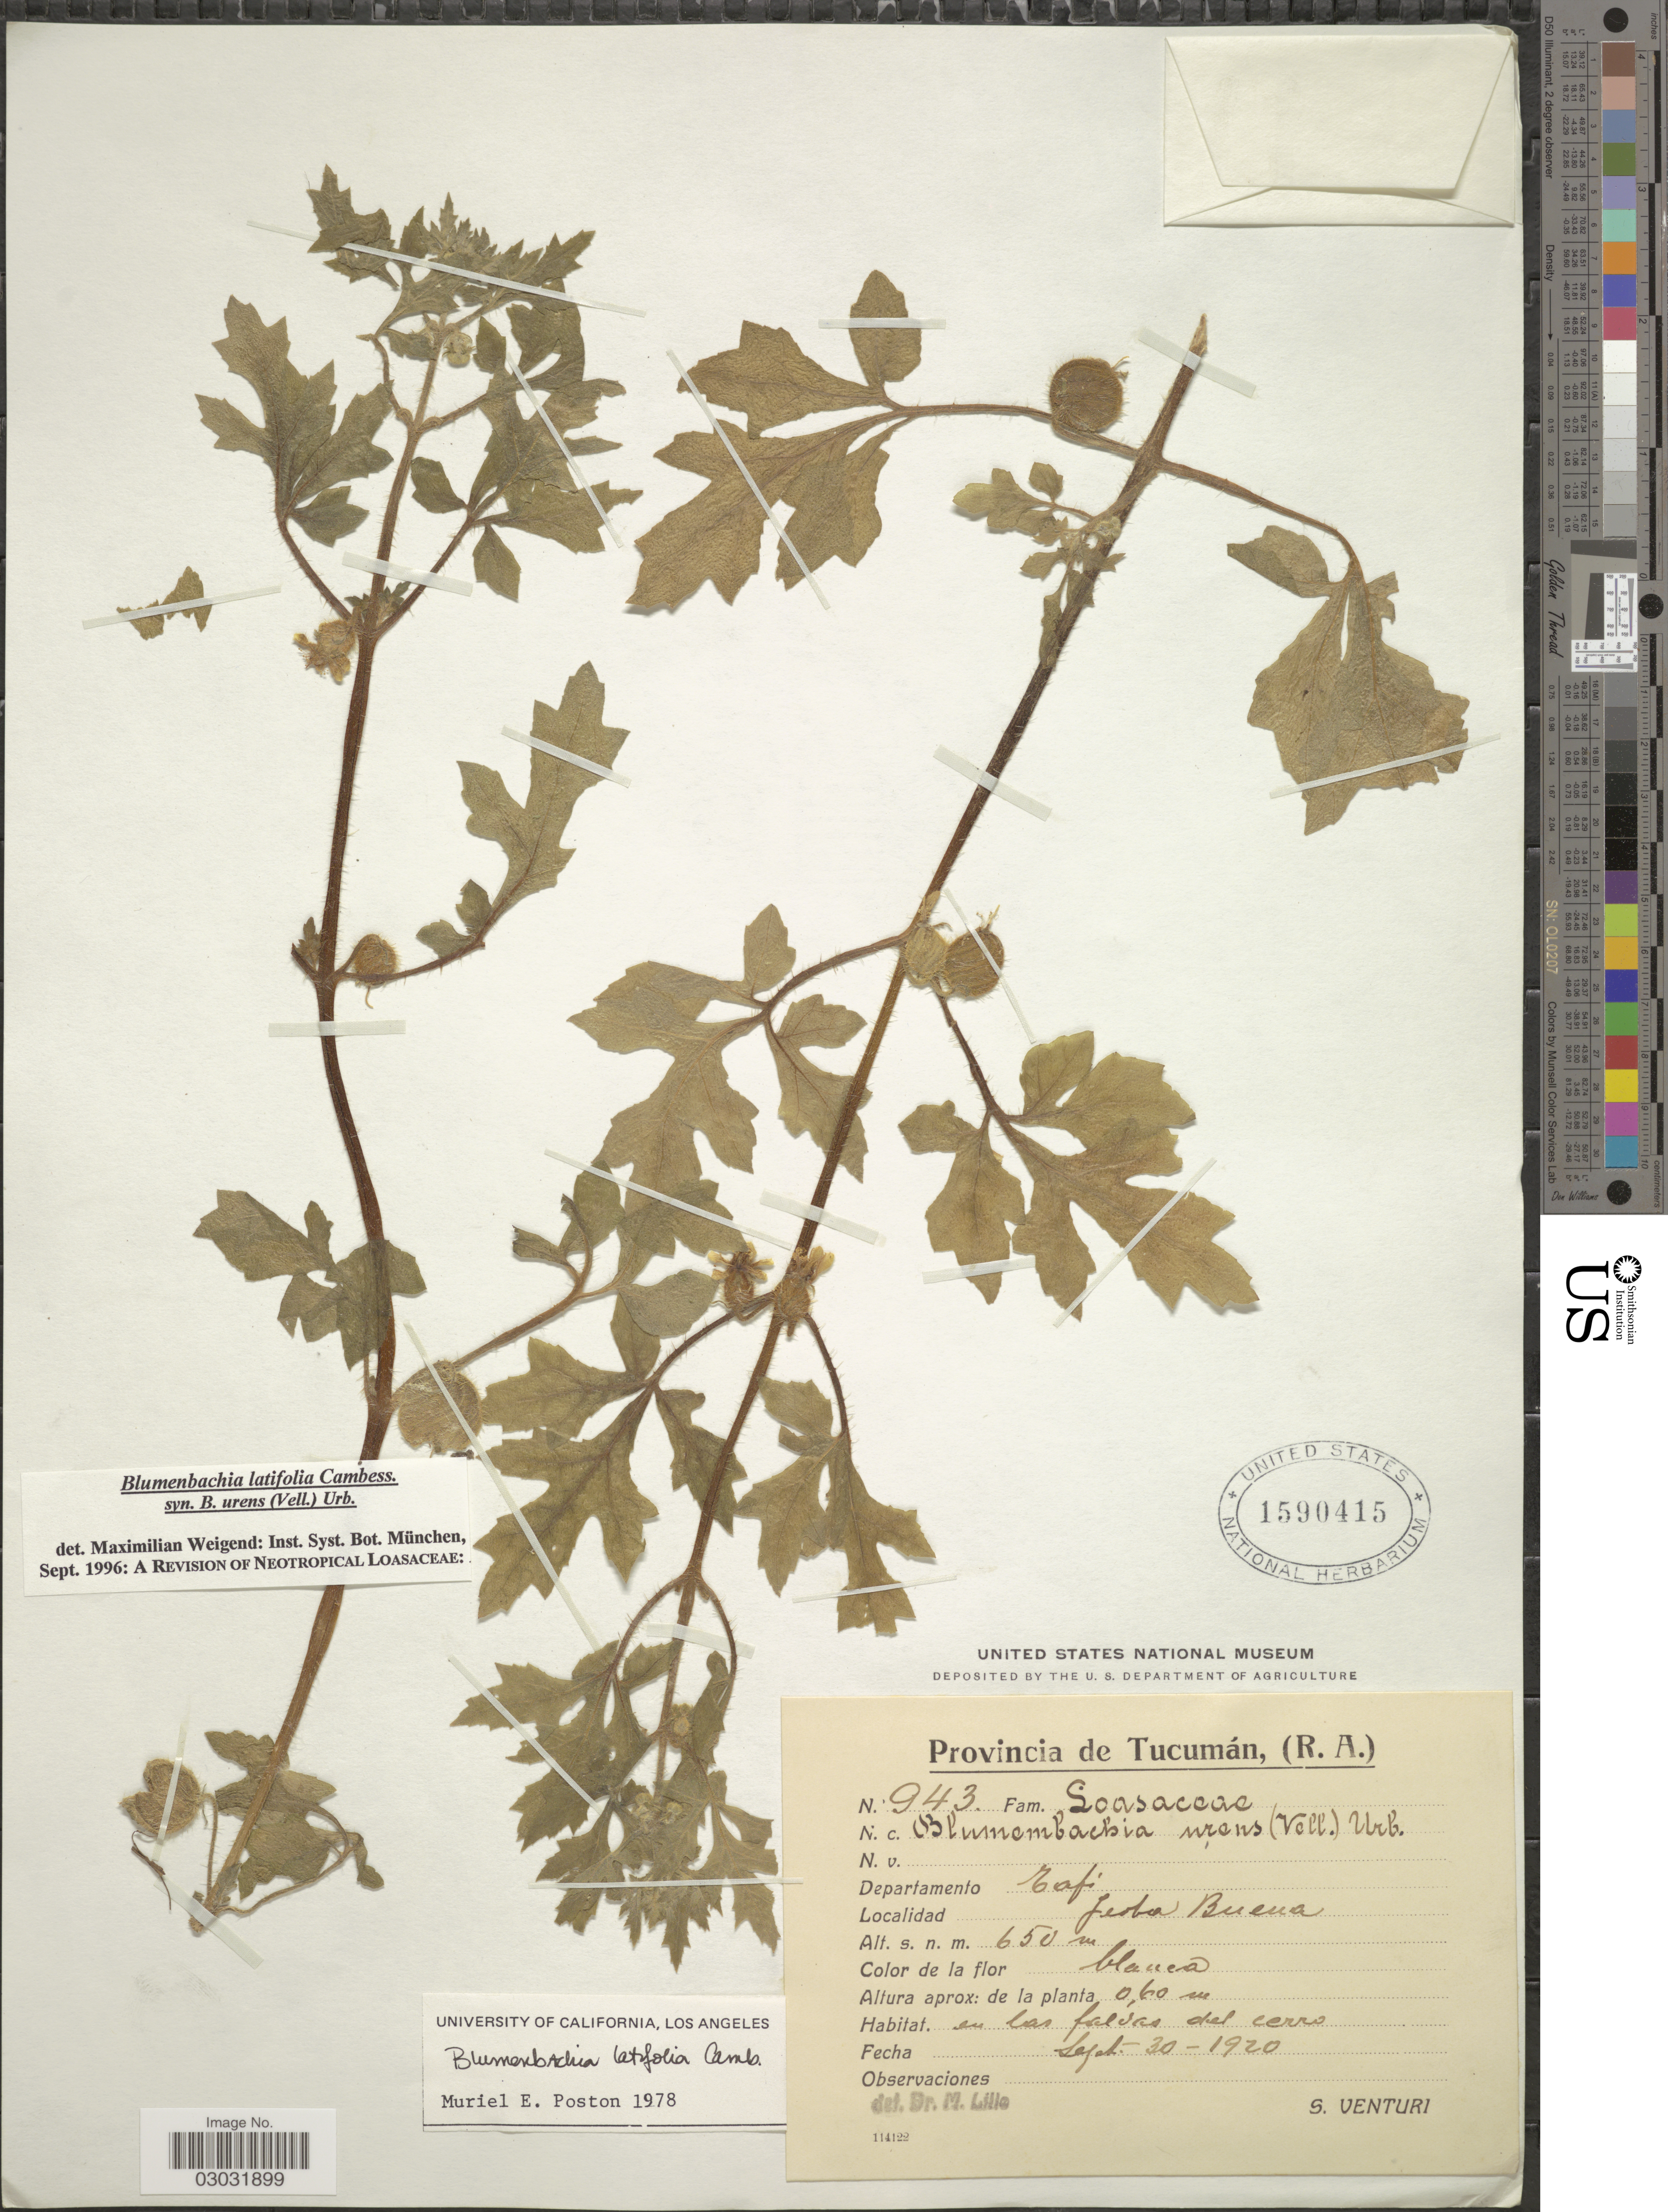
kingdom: Plantae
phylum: Tracheophyta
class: Magnoliopsida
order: Cornales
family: Loasaceae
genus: Blumenbachia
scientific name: Blumenbachia latifolia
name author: Cambess.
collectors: S. Venturi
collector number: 943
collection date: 1920-09-30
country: Argentina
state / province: Tucuman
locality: Departamento Tafi. Yerba Buena.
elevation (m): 650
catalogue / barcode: US 1590415